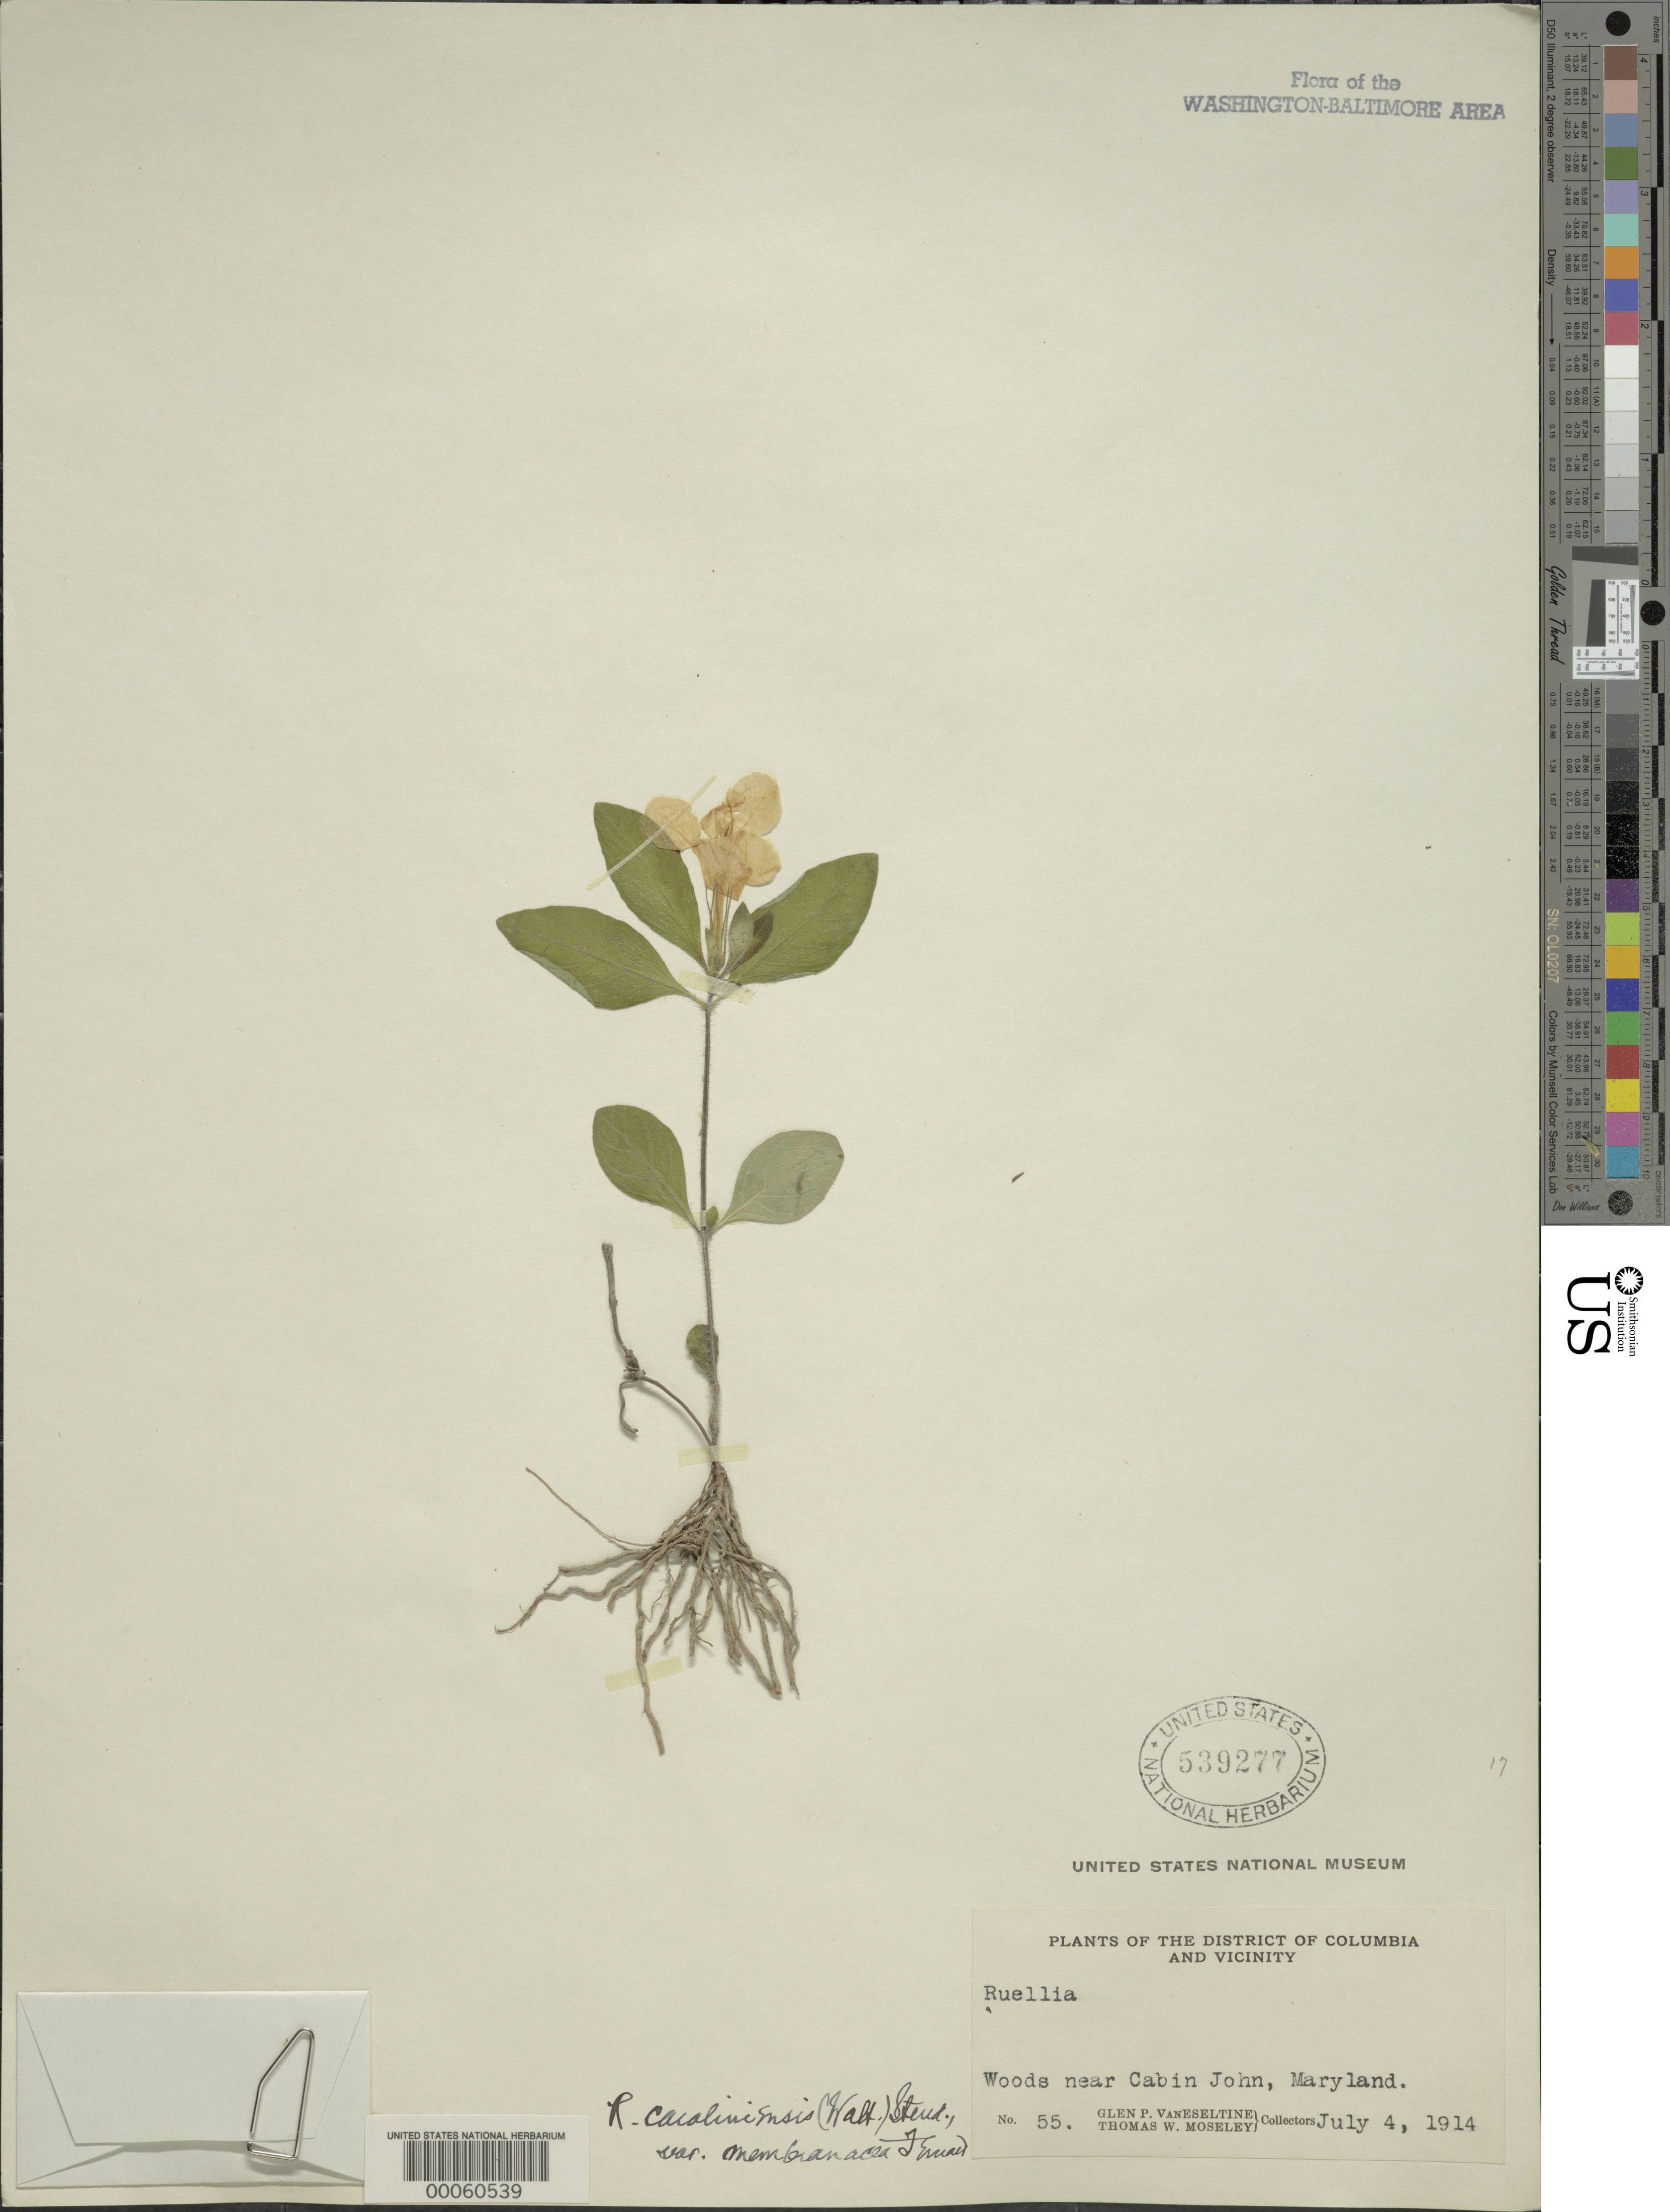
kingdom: Plantae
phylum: Tracheophyta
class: Magnoliopsida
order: Lamiales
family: Acanthaceae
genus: Ruellia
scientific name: Ruellia caroliniensis var. membranacea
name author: Fernald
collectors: G. P. Van Eseltine & T. Moseley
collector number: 55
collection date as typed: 04 Jul 1914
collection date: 1914-07-04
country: United States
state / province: Maryland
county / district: Montgomery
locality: Near Cabin John C. & O. Canal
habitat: Woods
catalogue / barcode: US 539277